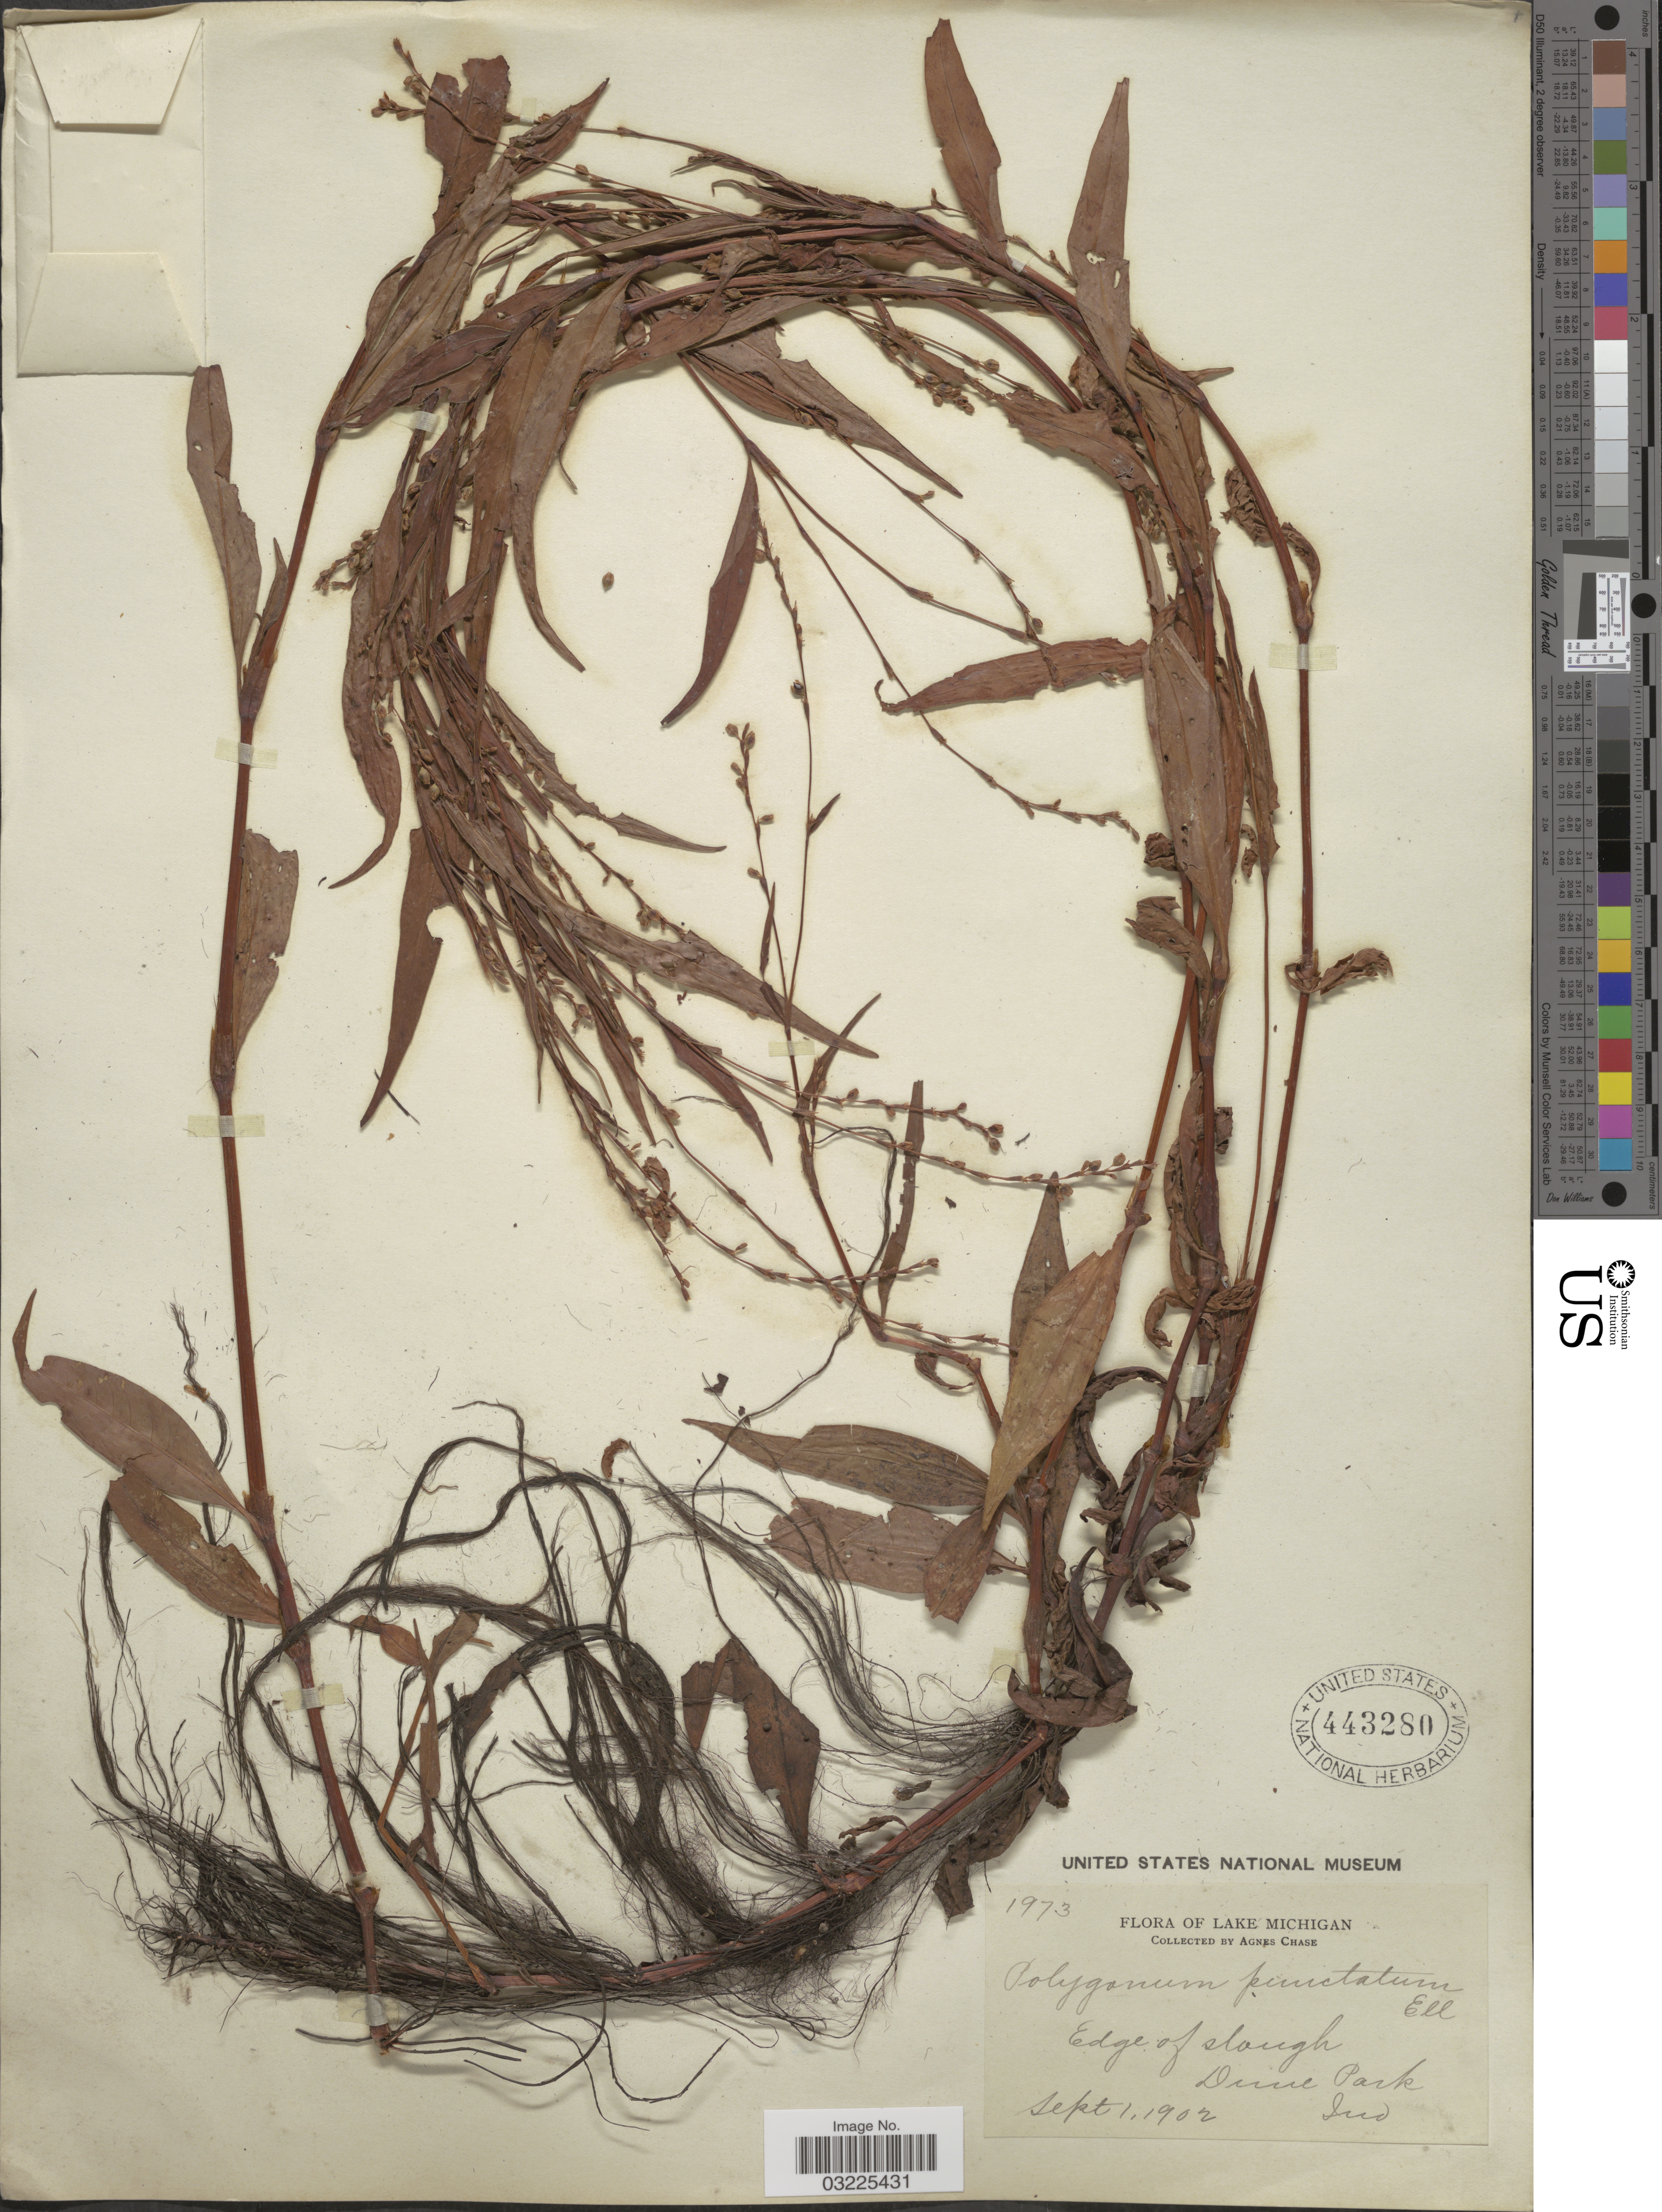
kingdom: Plantae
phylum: Tracheophyta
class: Magnoliopsida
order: Caryophyllales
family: Polygonaceae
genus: Persicaria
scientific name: Persicaria punctata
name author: (Elliott) Small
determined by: Atha, D. E.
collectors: A. Chase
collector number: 1973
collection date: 1902-09-01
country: United States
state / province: Indiana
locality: Lake Michigan. Edge of slough, Dune Park.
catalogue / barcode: US 443280